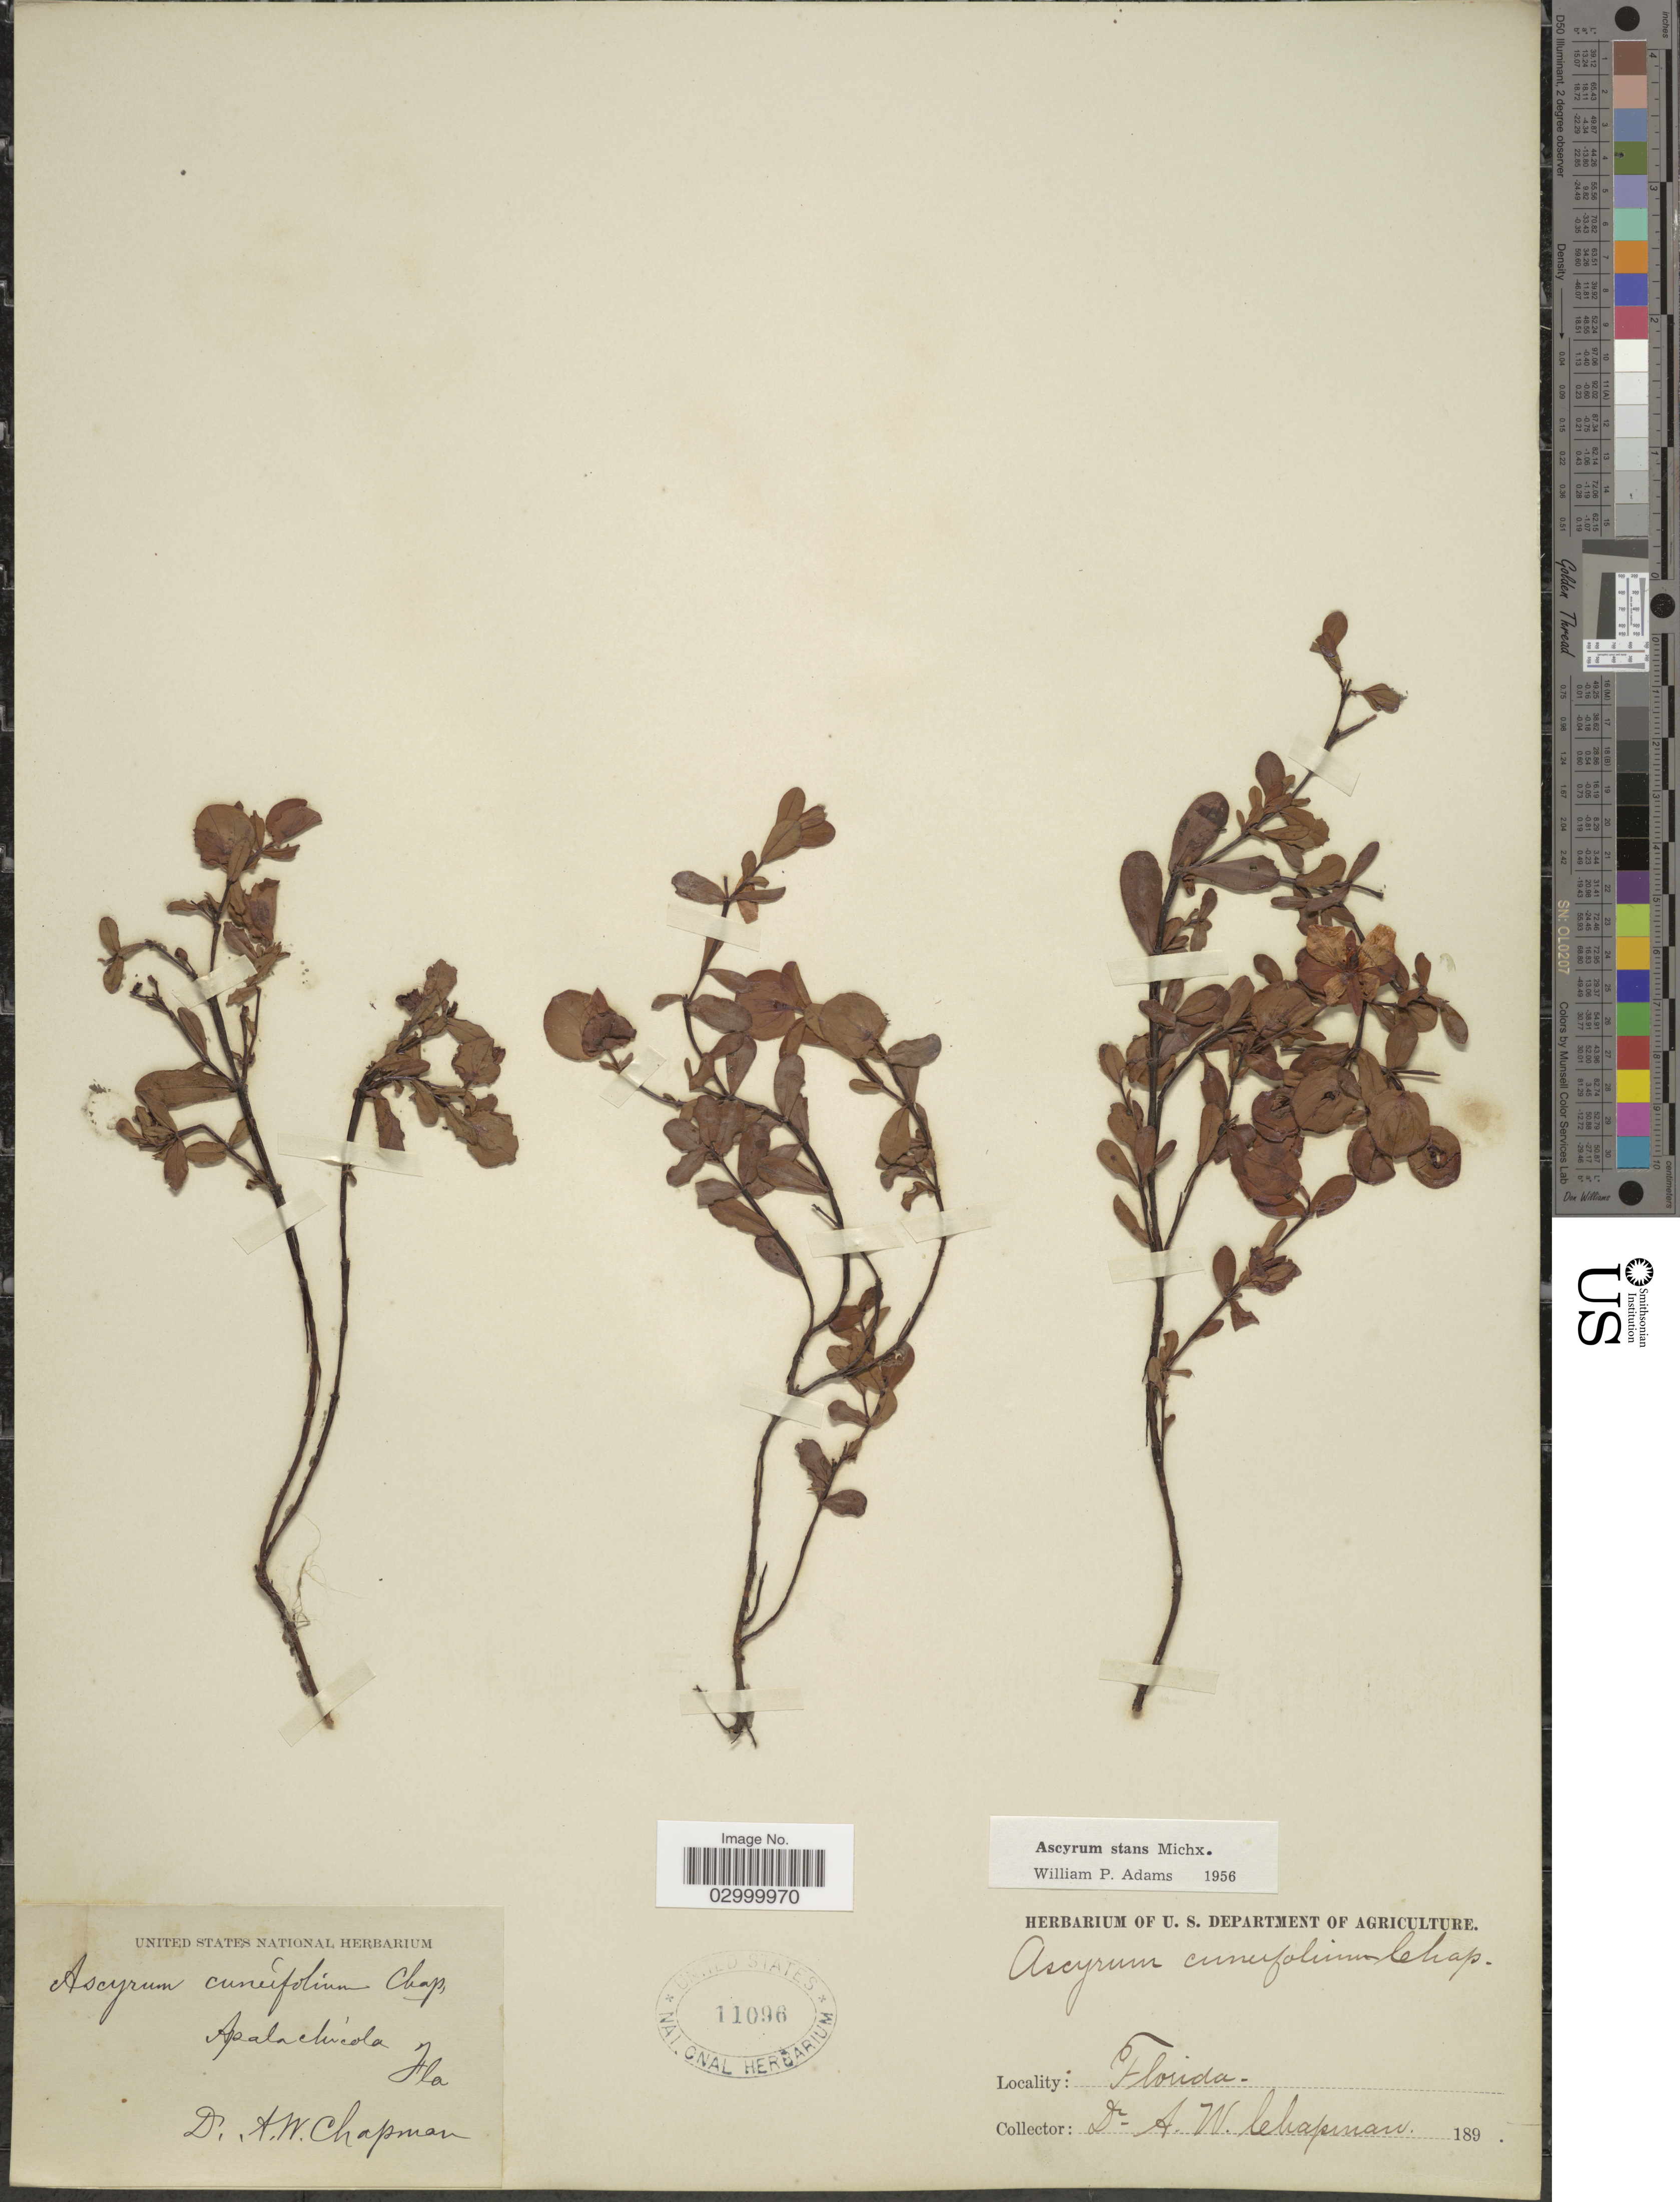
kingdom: Plantae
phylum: Tracheophyta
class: Magnoliopsida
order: Malpighiales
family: Hypericaceae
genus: Hypericum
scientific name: Hypericum crux-andreae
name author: (L.) Crantz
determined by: Strong, Mark T., (BOT), Smithsonian Institution - National Museum of Natural History (UNITED STATES)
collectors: A. W. Chapman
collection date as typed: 189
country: United States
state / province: Florida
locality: Apalachicola, Fla.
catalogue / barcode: US 11096